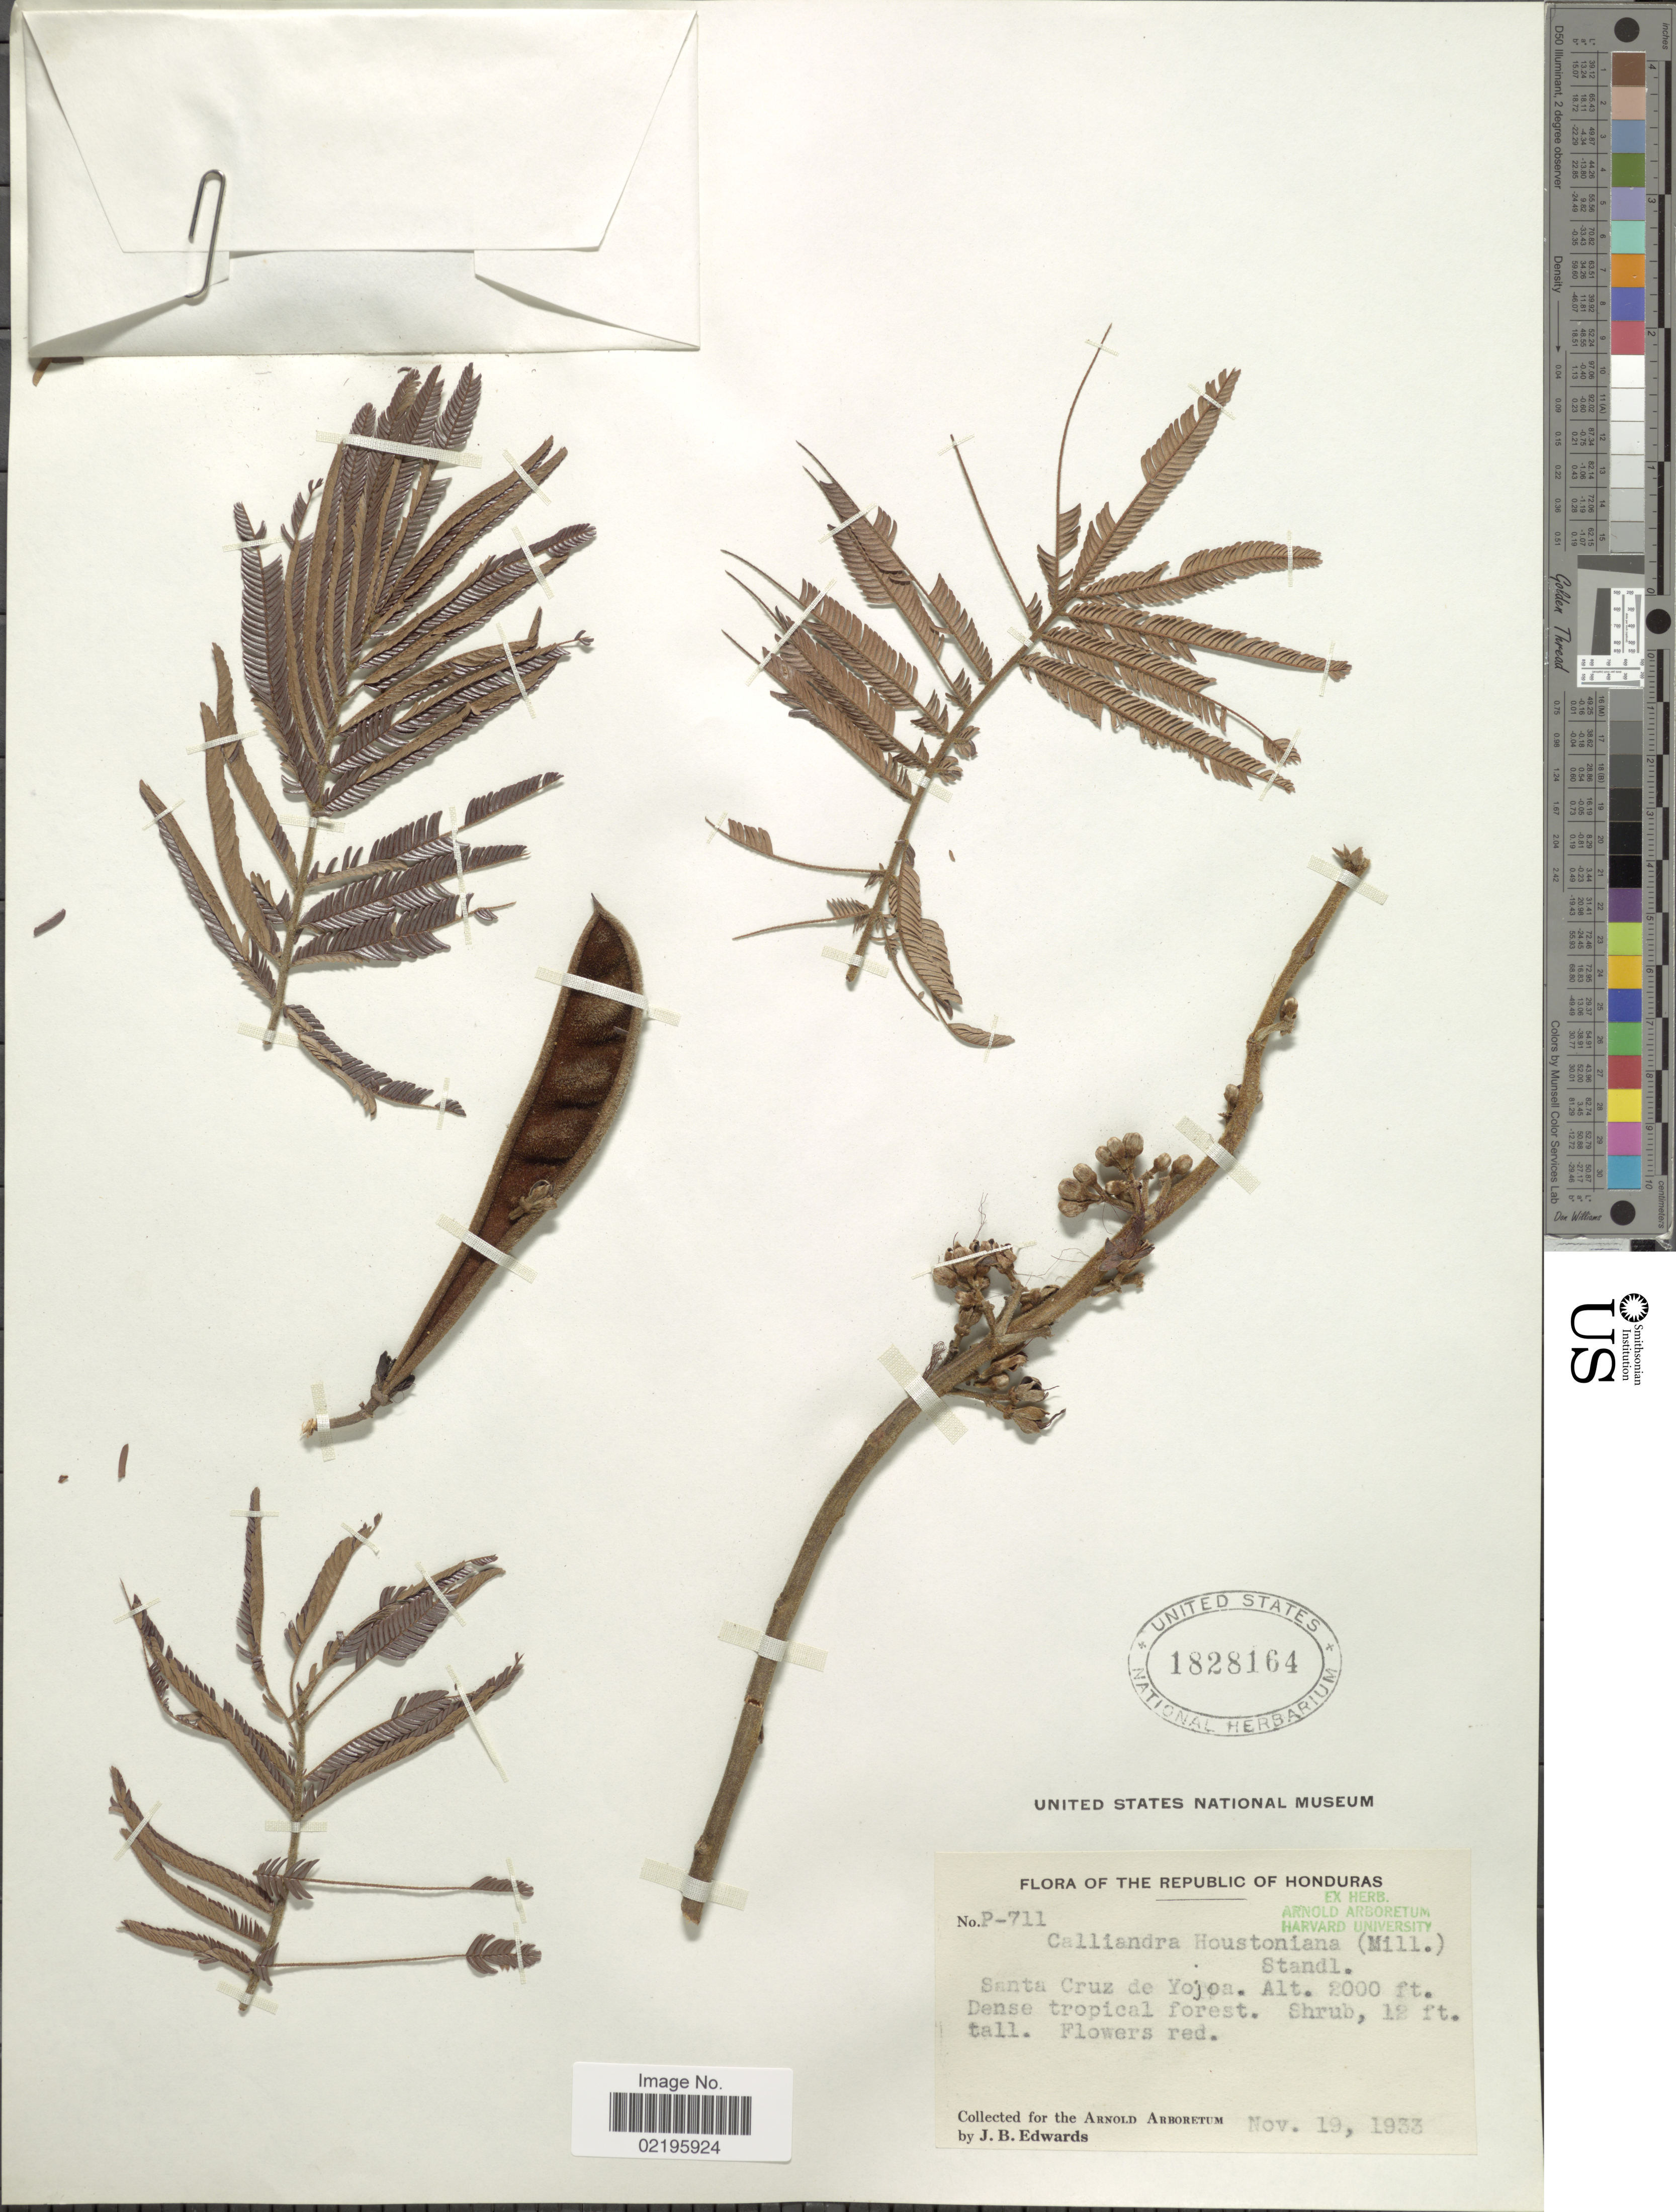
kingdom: Plantae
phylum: Tracheophyta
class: Magnoliopsida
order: Fabales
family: Fabaceae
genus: Calliandra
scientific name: Calliandra houstoniana var. houstoniana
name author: (Mill.) Standl.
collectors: J. B. Edwards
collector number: P-711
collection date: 1933-11-19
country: Honduras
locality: Santa Cruz Yojoa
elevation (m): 610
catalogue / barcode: US 1828164